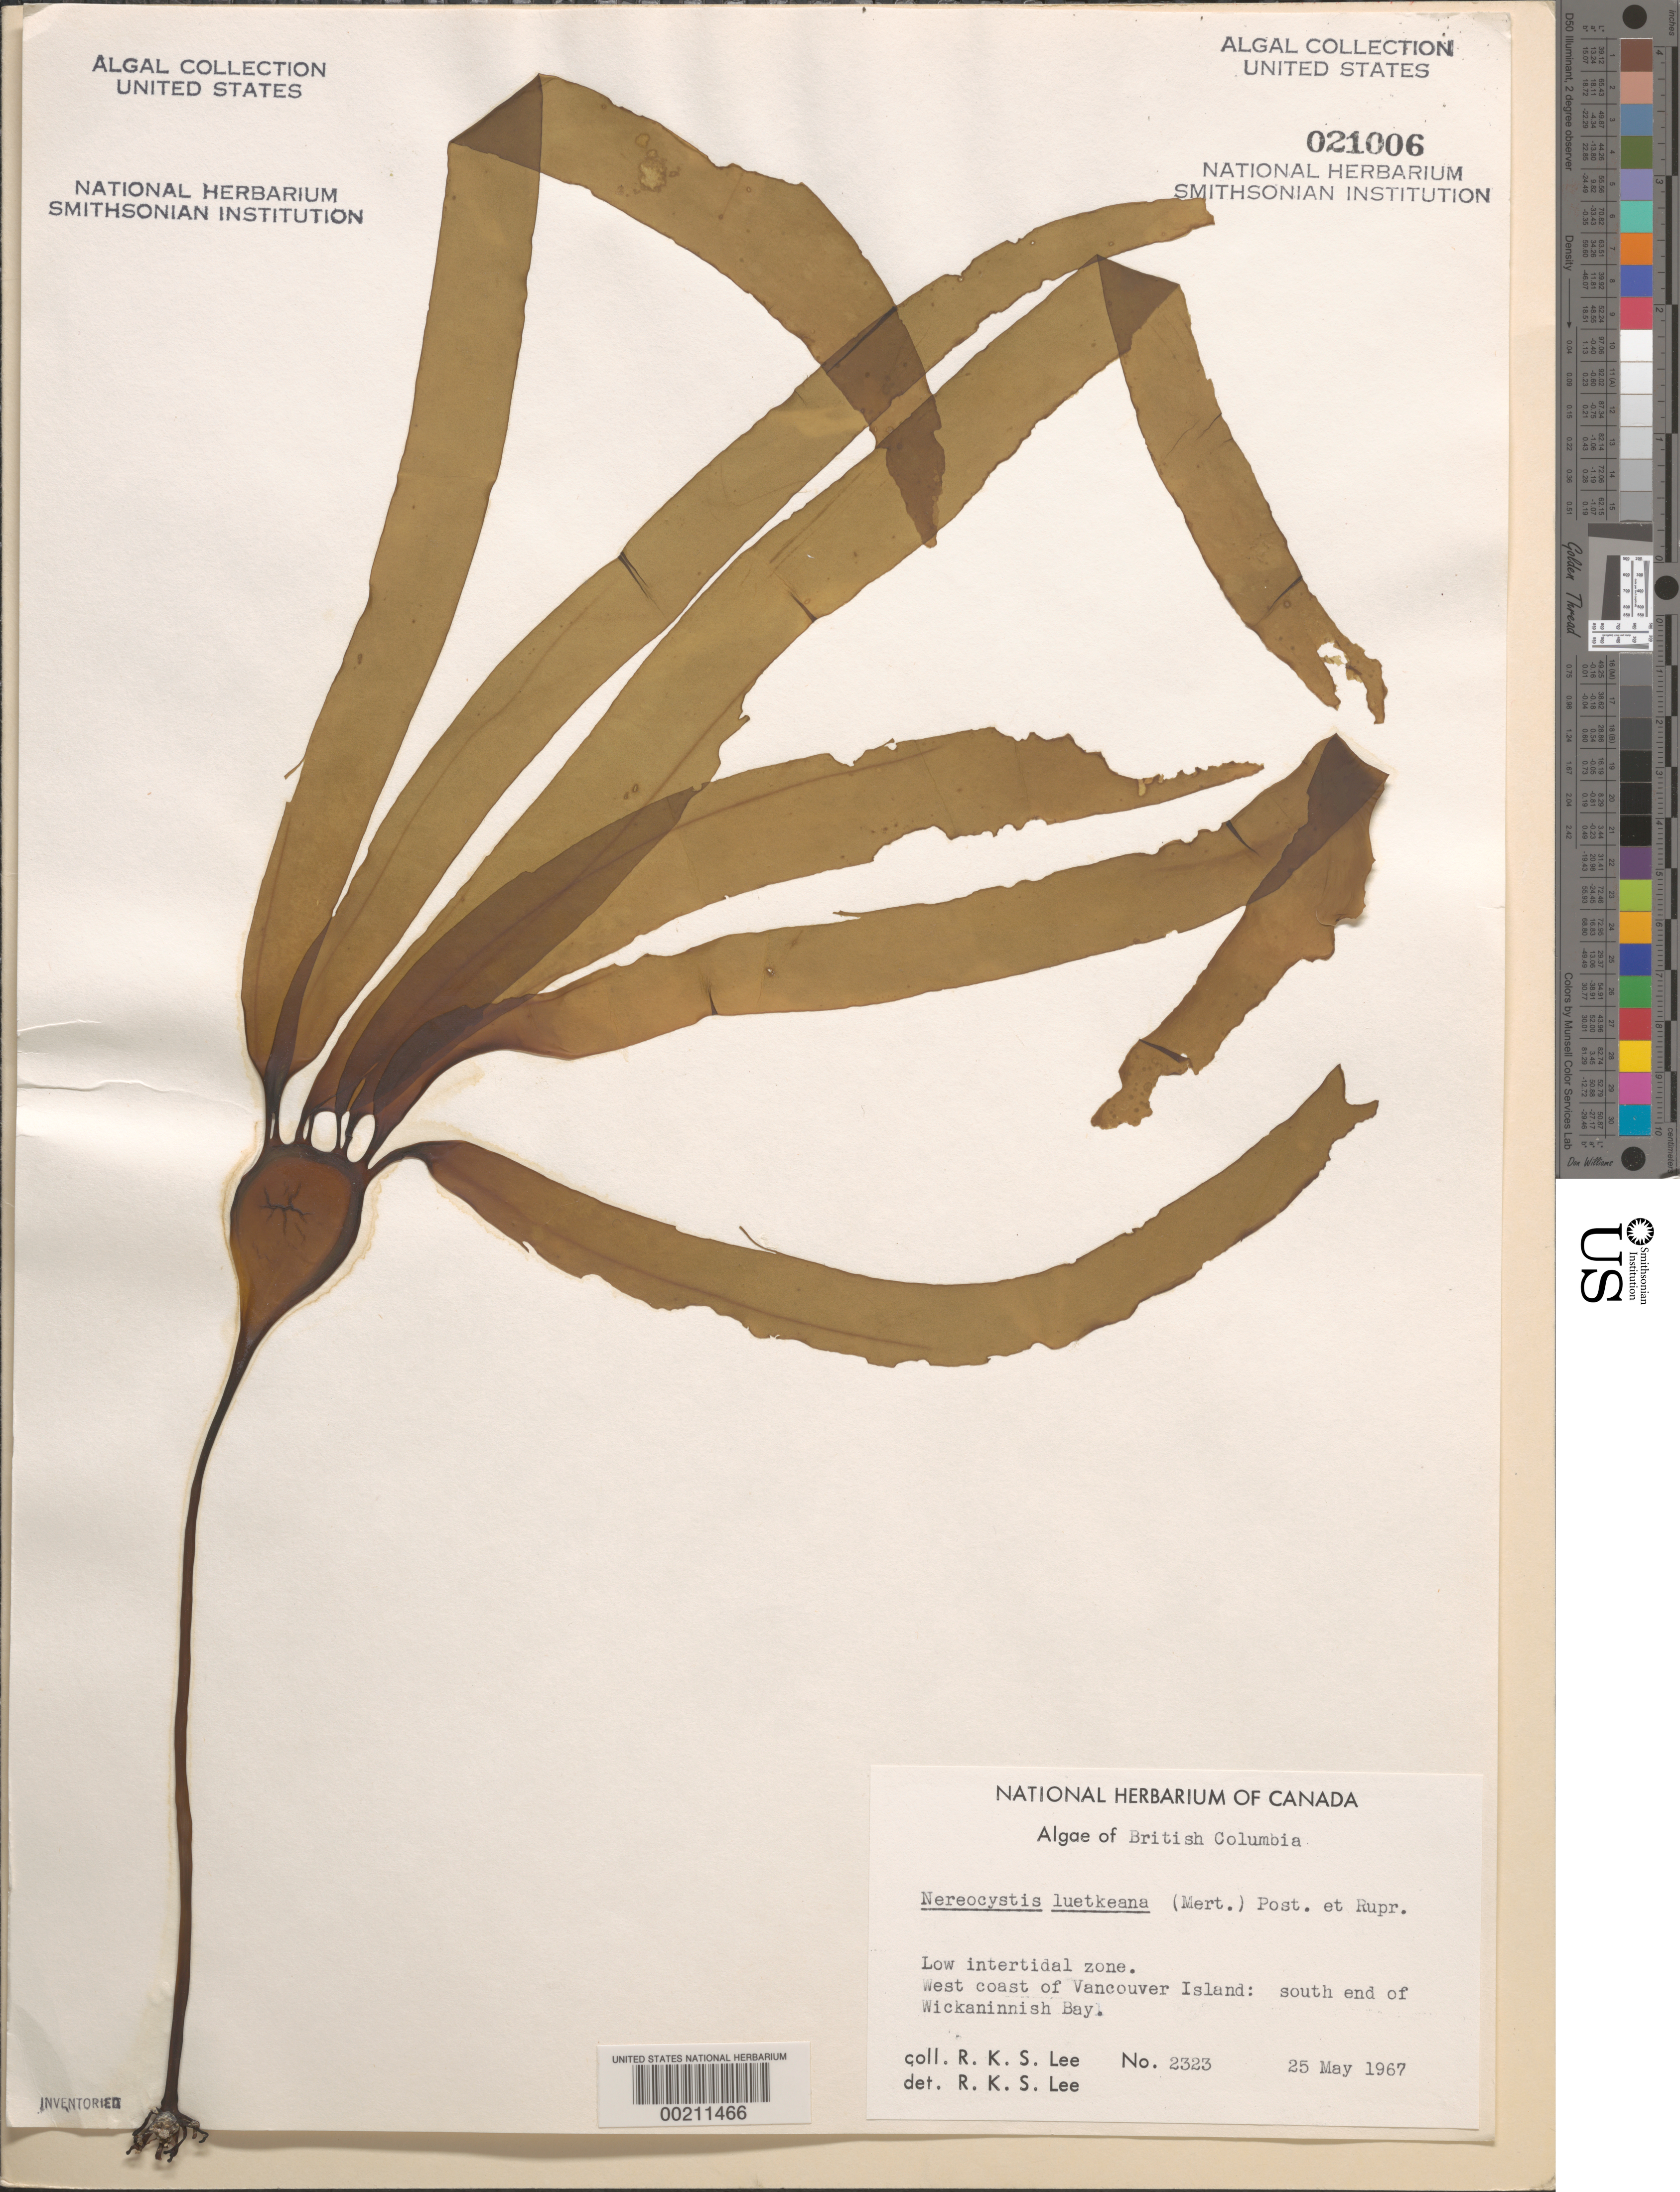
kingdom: Chromista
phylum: Ochrophyta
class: Phaeophyceae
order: Laminariales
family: Laminariaceae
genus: Nereocystis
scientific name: Nereocystis luetkeana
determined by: Lee, R. K. S.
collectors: R. Lee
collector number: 2323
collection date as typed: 25 May 1967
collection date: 1967-05-25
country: Canada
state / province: British Columbia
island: Vancouver Island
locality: Wickaninnish Bay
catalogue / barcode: US 21006